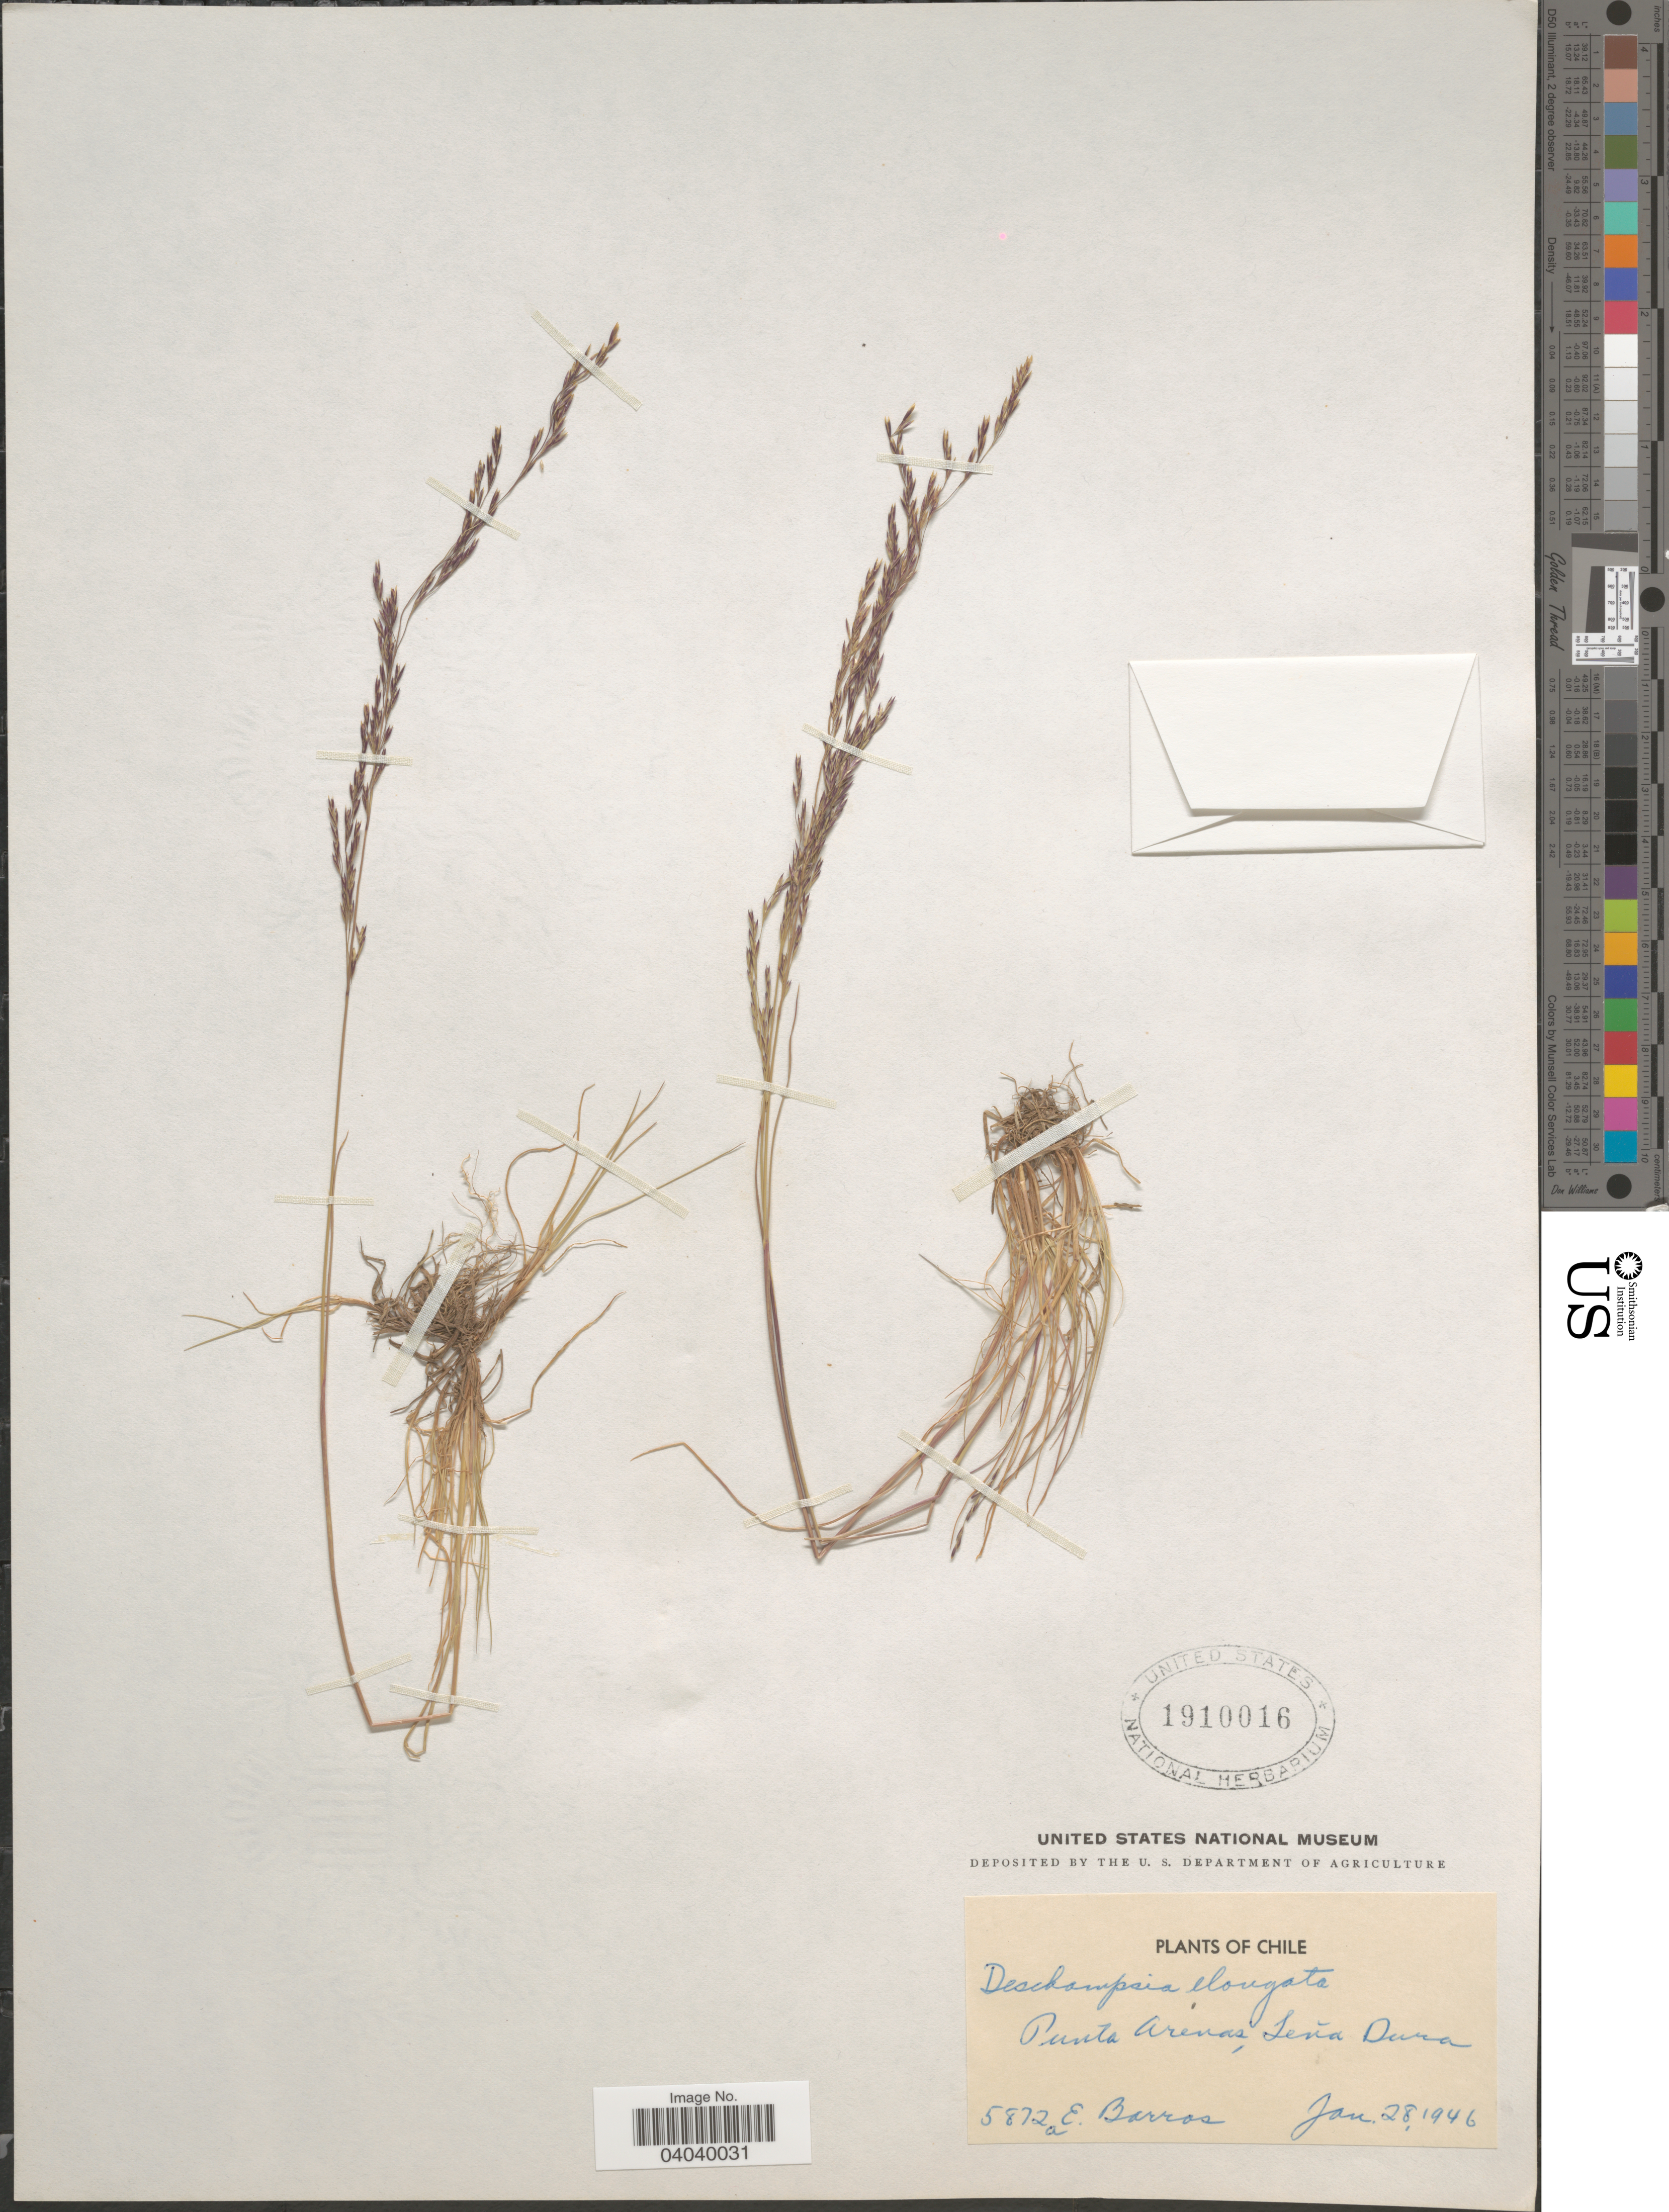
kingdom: Plantae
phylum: Tracheophyta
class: Liliopsida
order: Poales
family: Poaceae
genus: Deschampsia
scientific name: Deschampsia elongata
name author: (Hook.) Munro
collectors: E. Barros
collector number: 5872a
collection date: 1946-01-28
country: Chile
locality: Punta Arenas, Leña Dura.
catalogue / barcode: US 1910016